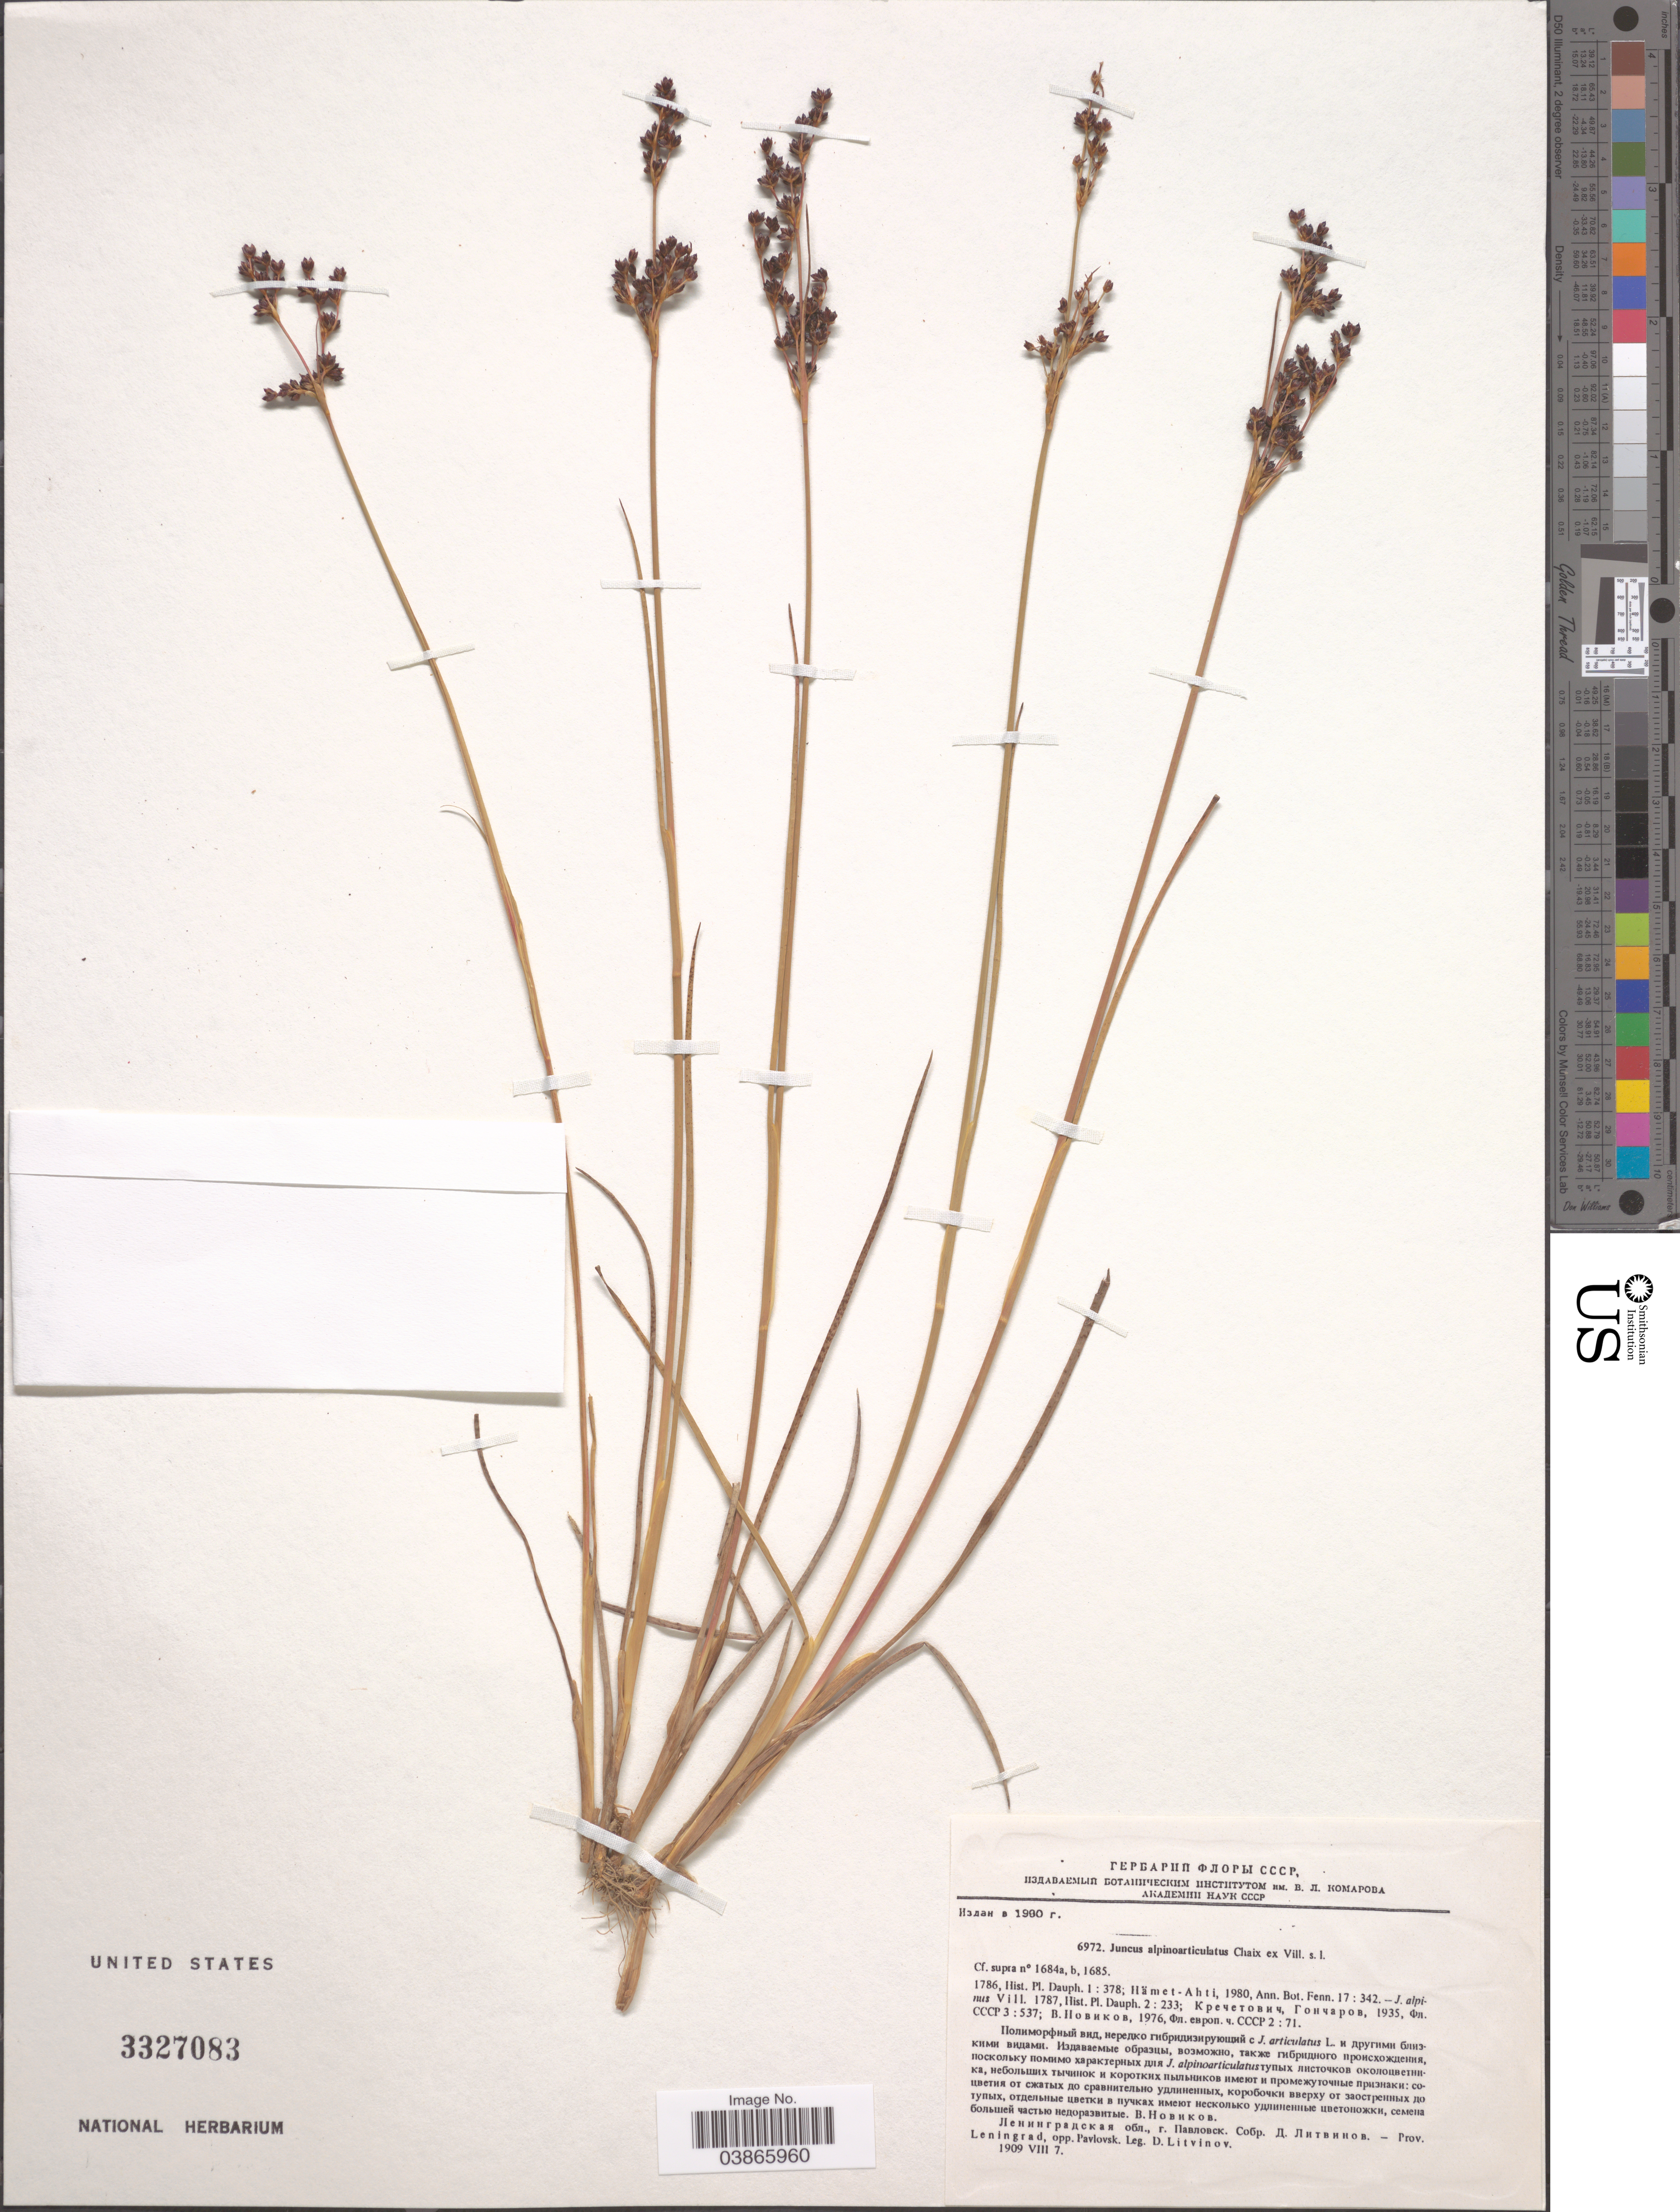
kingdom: Plantae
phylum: Tracheophyta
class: Liliopsida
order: Poales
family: Juncaceae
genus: Juncus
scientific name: Juncus alpinoarticulatus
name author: Vill.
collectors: D. Litvinov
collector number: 6972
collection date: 1909-08-07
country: Russian Federation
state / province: St. Petersburg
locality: Prov. Leningrad, opp. Pavlovsk.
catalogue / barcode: US 3327083